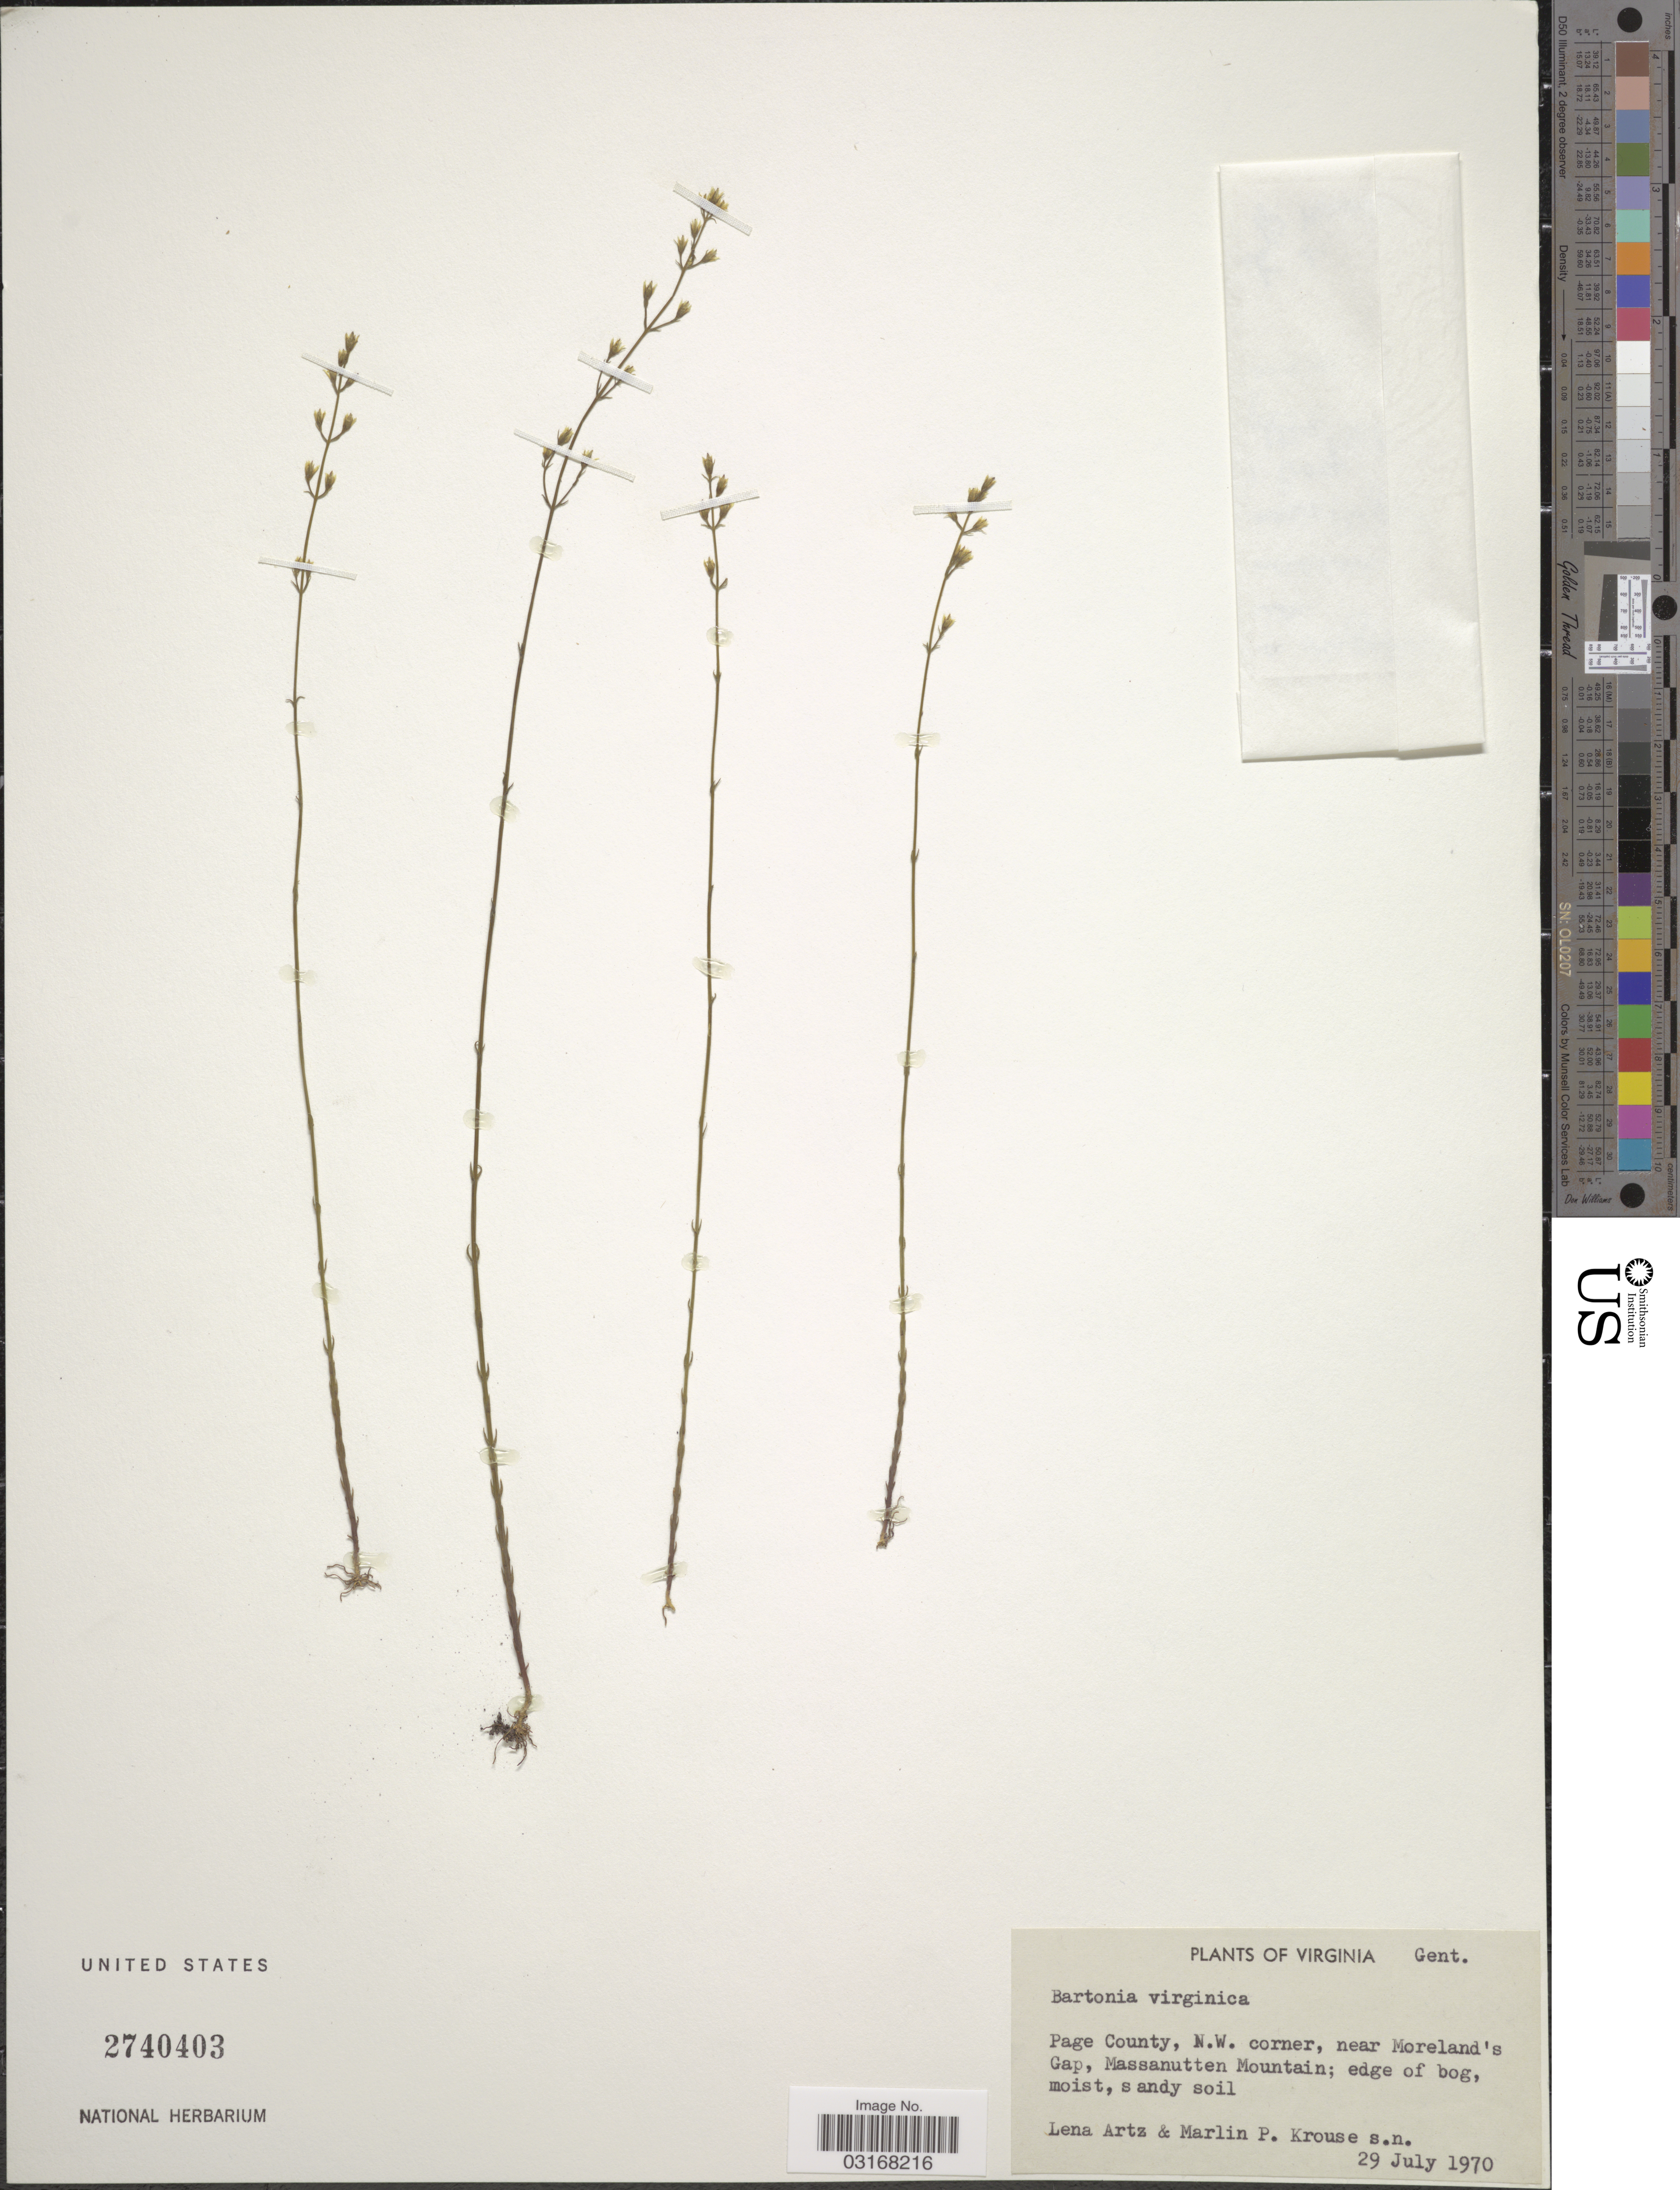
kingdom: Plantae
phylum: Tracheophyta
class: Magnoliopsida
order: Gentianales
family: Gentianaceae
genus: Bartonia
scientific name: Bartonia virginica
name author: (L.) Britton, Stearns & Poggenb.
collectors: L. Artz & M. Krouse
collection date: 1970-07-29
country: United States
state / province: Virginia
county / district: Page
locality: N. W. corner, near Moreland's Gap, Massanutten Mountain.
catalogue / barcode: US 2740403